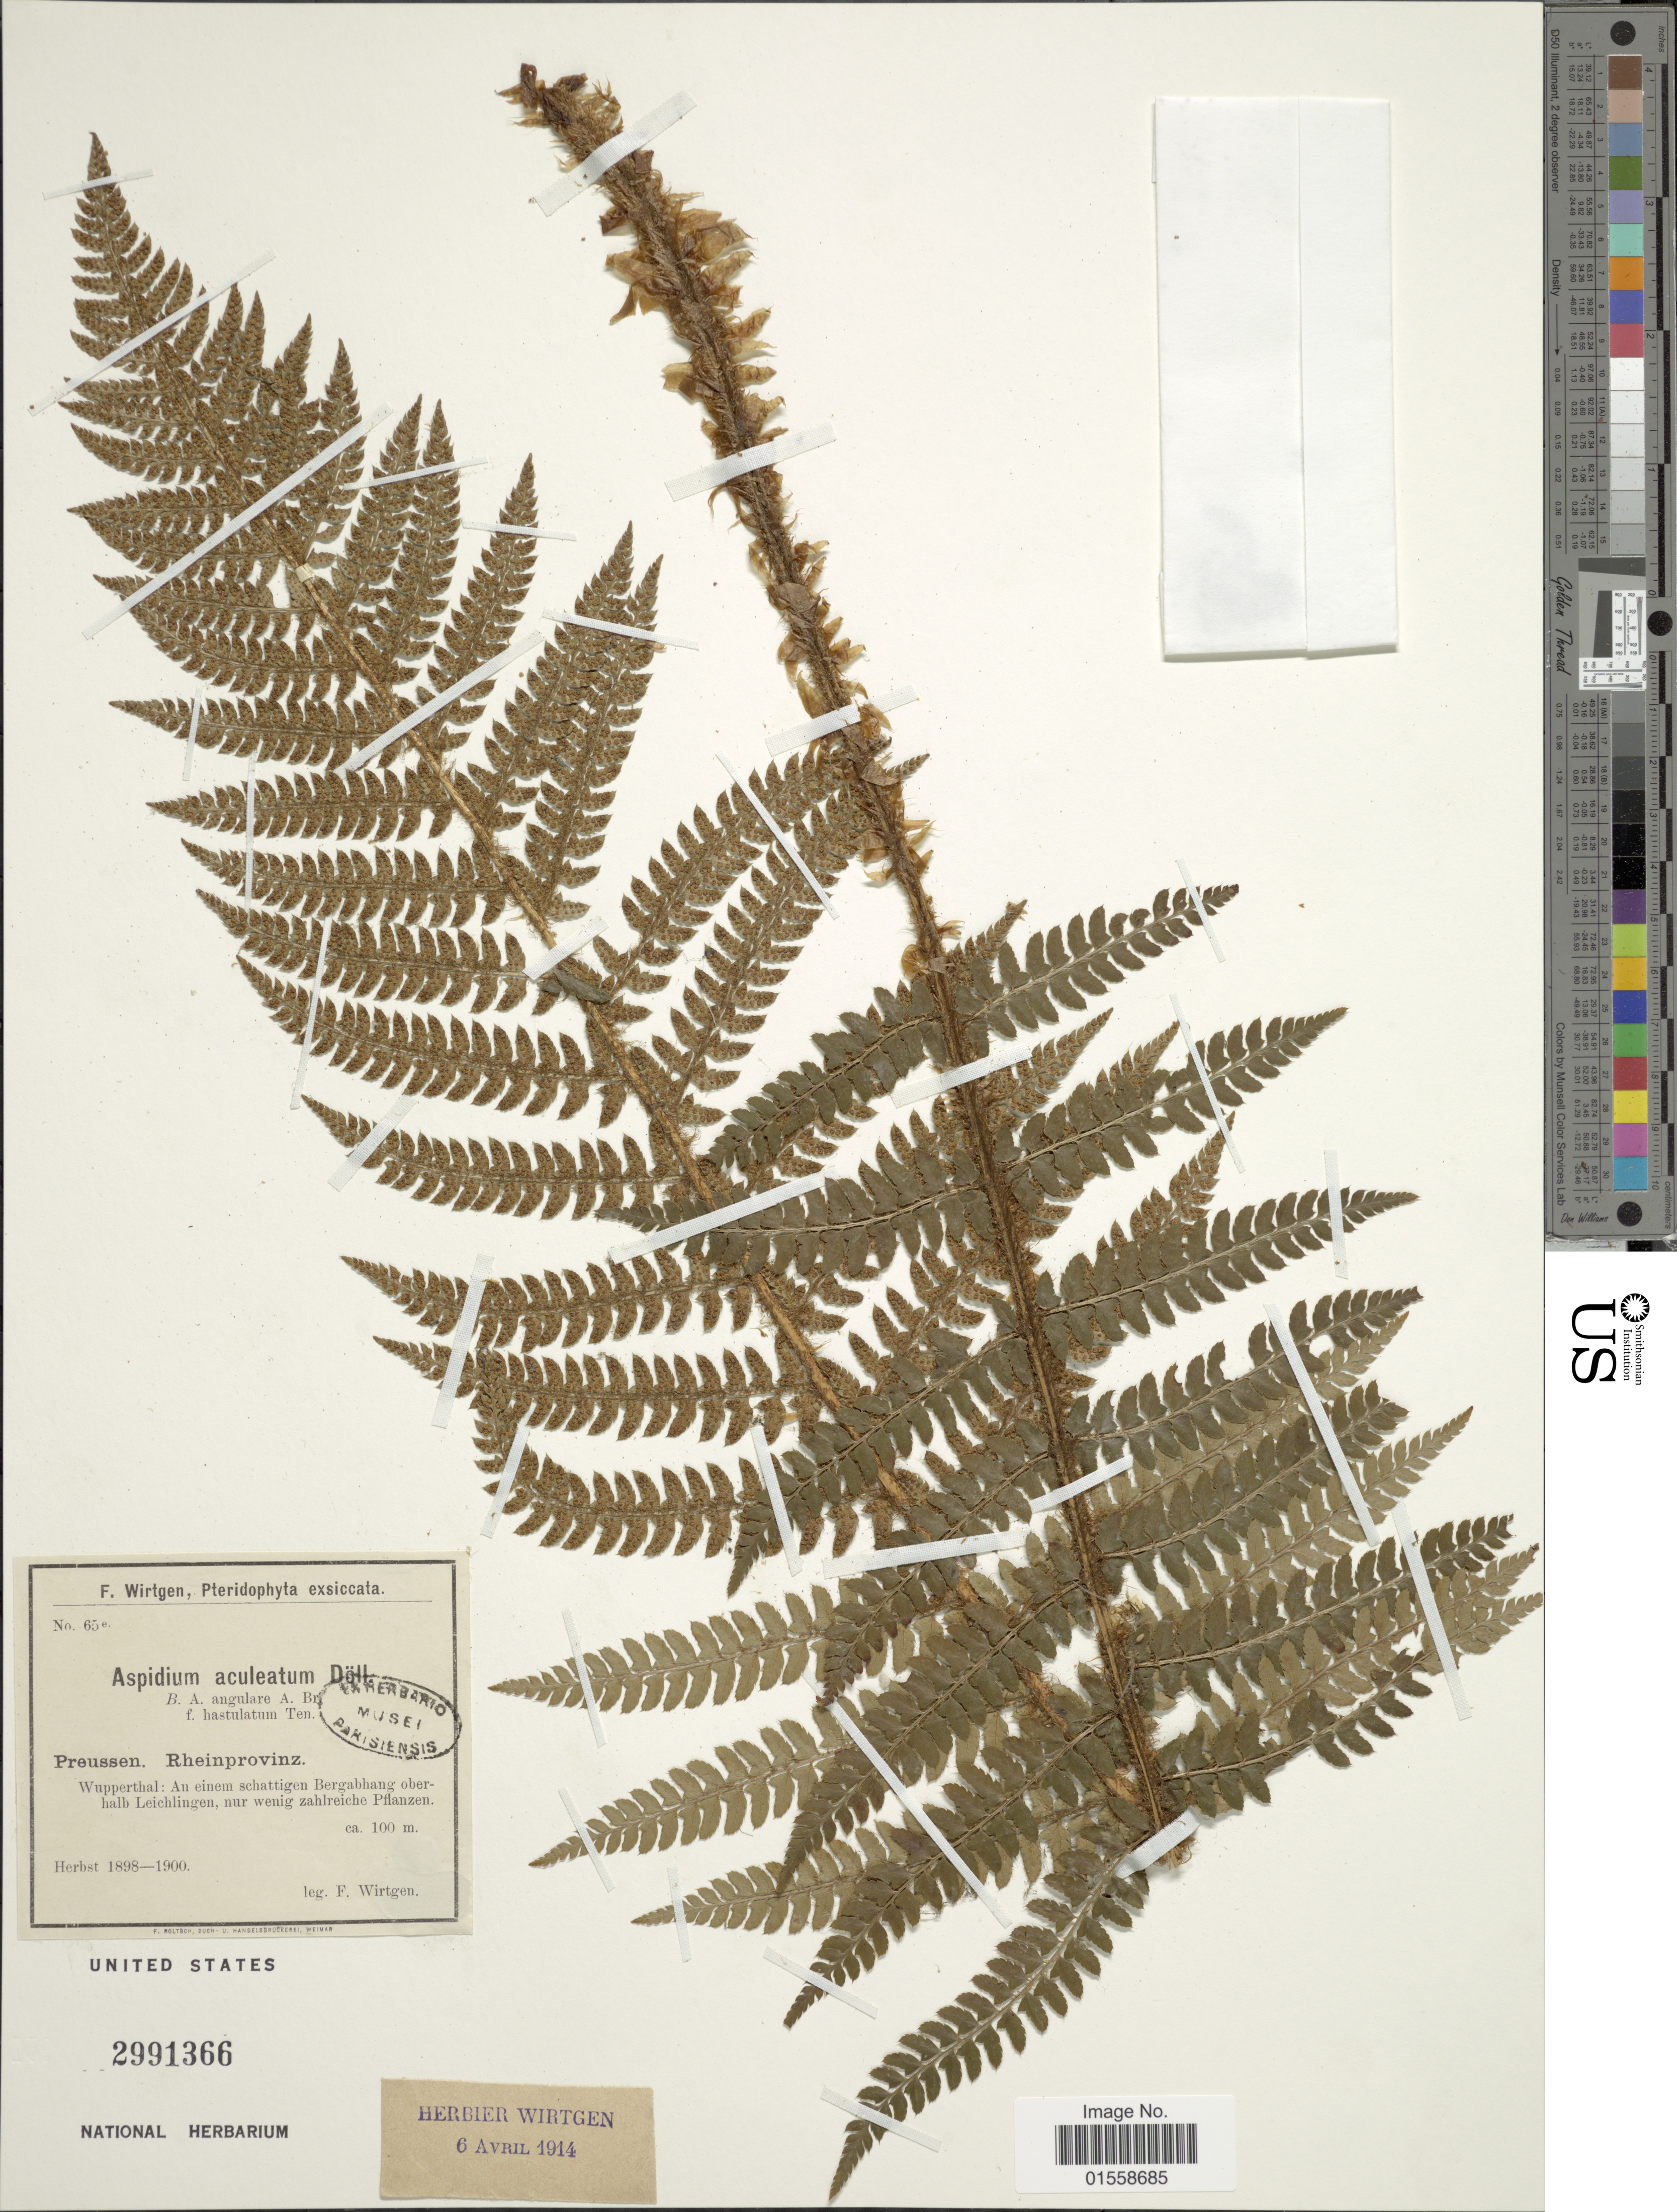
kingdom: Plantae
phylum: Tracheophyta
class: Polypodiopsida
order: Polypodiales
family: Dryopteridaceae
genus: Polystichum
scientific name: Polystichum x bicknellii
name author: (Christ) Hahne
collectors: F. Wirtgen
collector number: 65e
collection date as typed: Herbst 1898-1900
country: Germany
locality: Preussen. Rheinprovinz, Wupperthal: An einem schattigen Bergabhang oberhalb Leichlingen , nur wenig Zahlreiche Pflanzen.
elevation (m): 100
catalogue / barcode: US 2991366